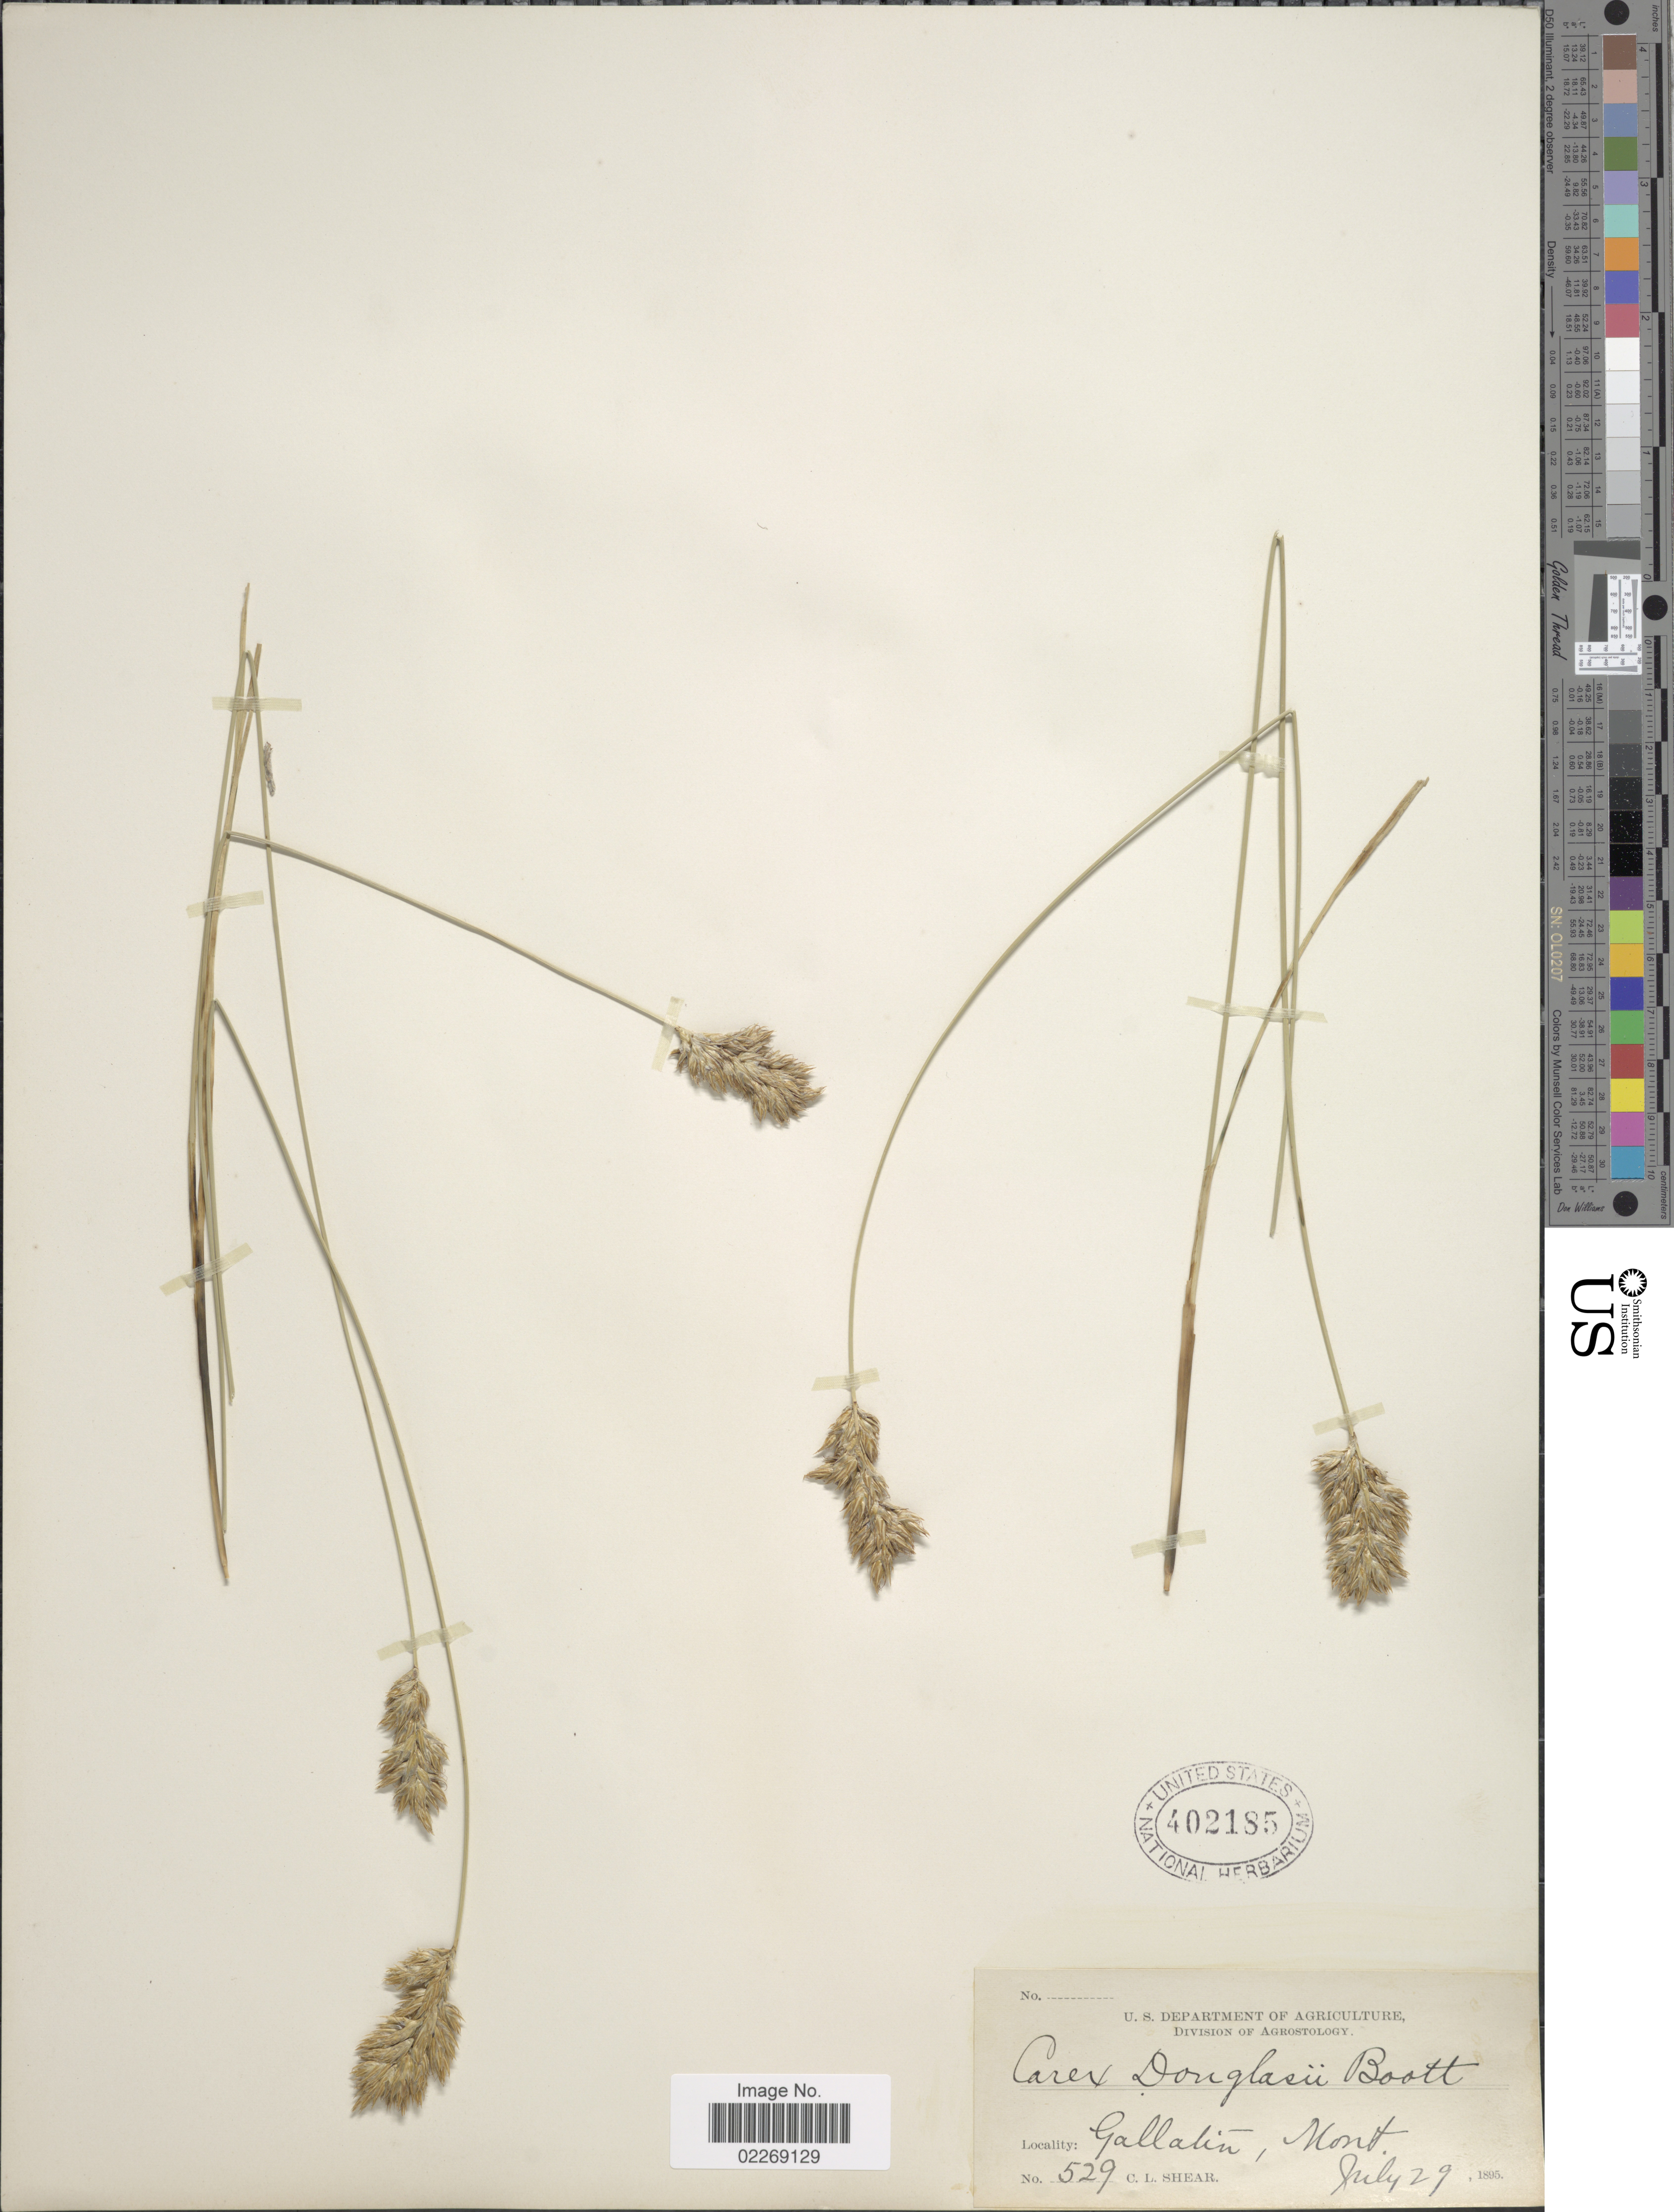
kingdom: Plantae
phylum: Tracheophyta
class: Liliopsida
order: Poales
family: Cyperaceae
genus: Carex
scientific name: Carex douglasii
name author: Boott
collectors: C. L. Shear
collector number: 529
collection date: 1895-07-29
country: United States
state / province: Montana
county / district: Gallatin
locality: Gallatin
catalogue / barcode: US 402185